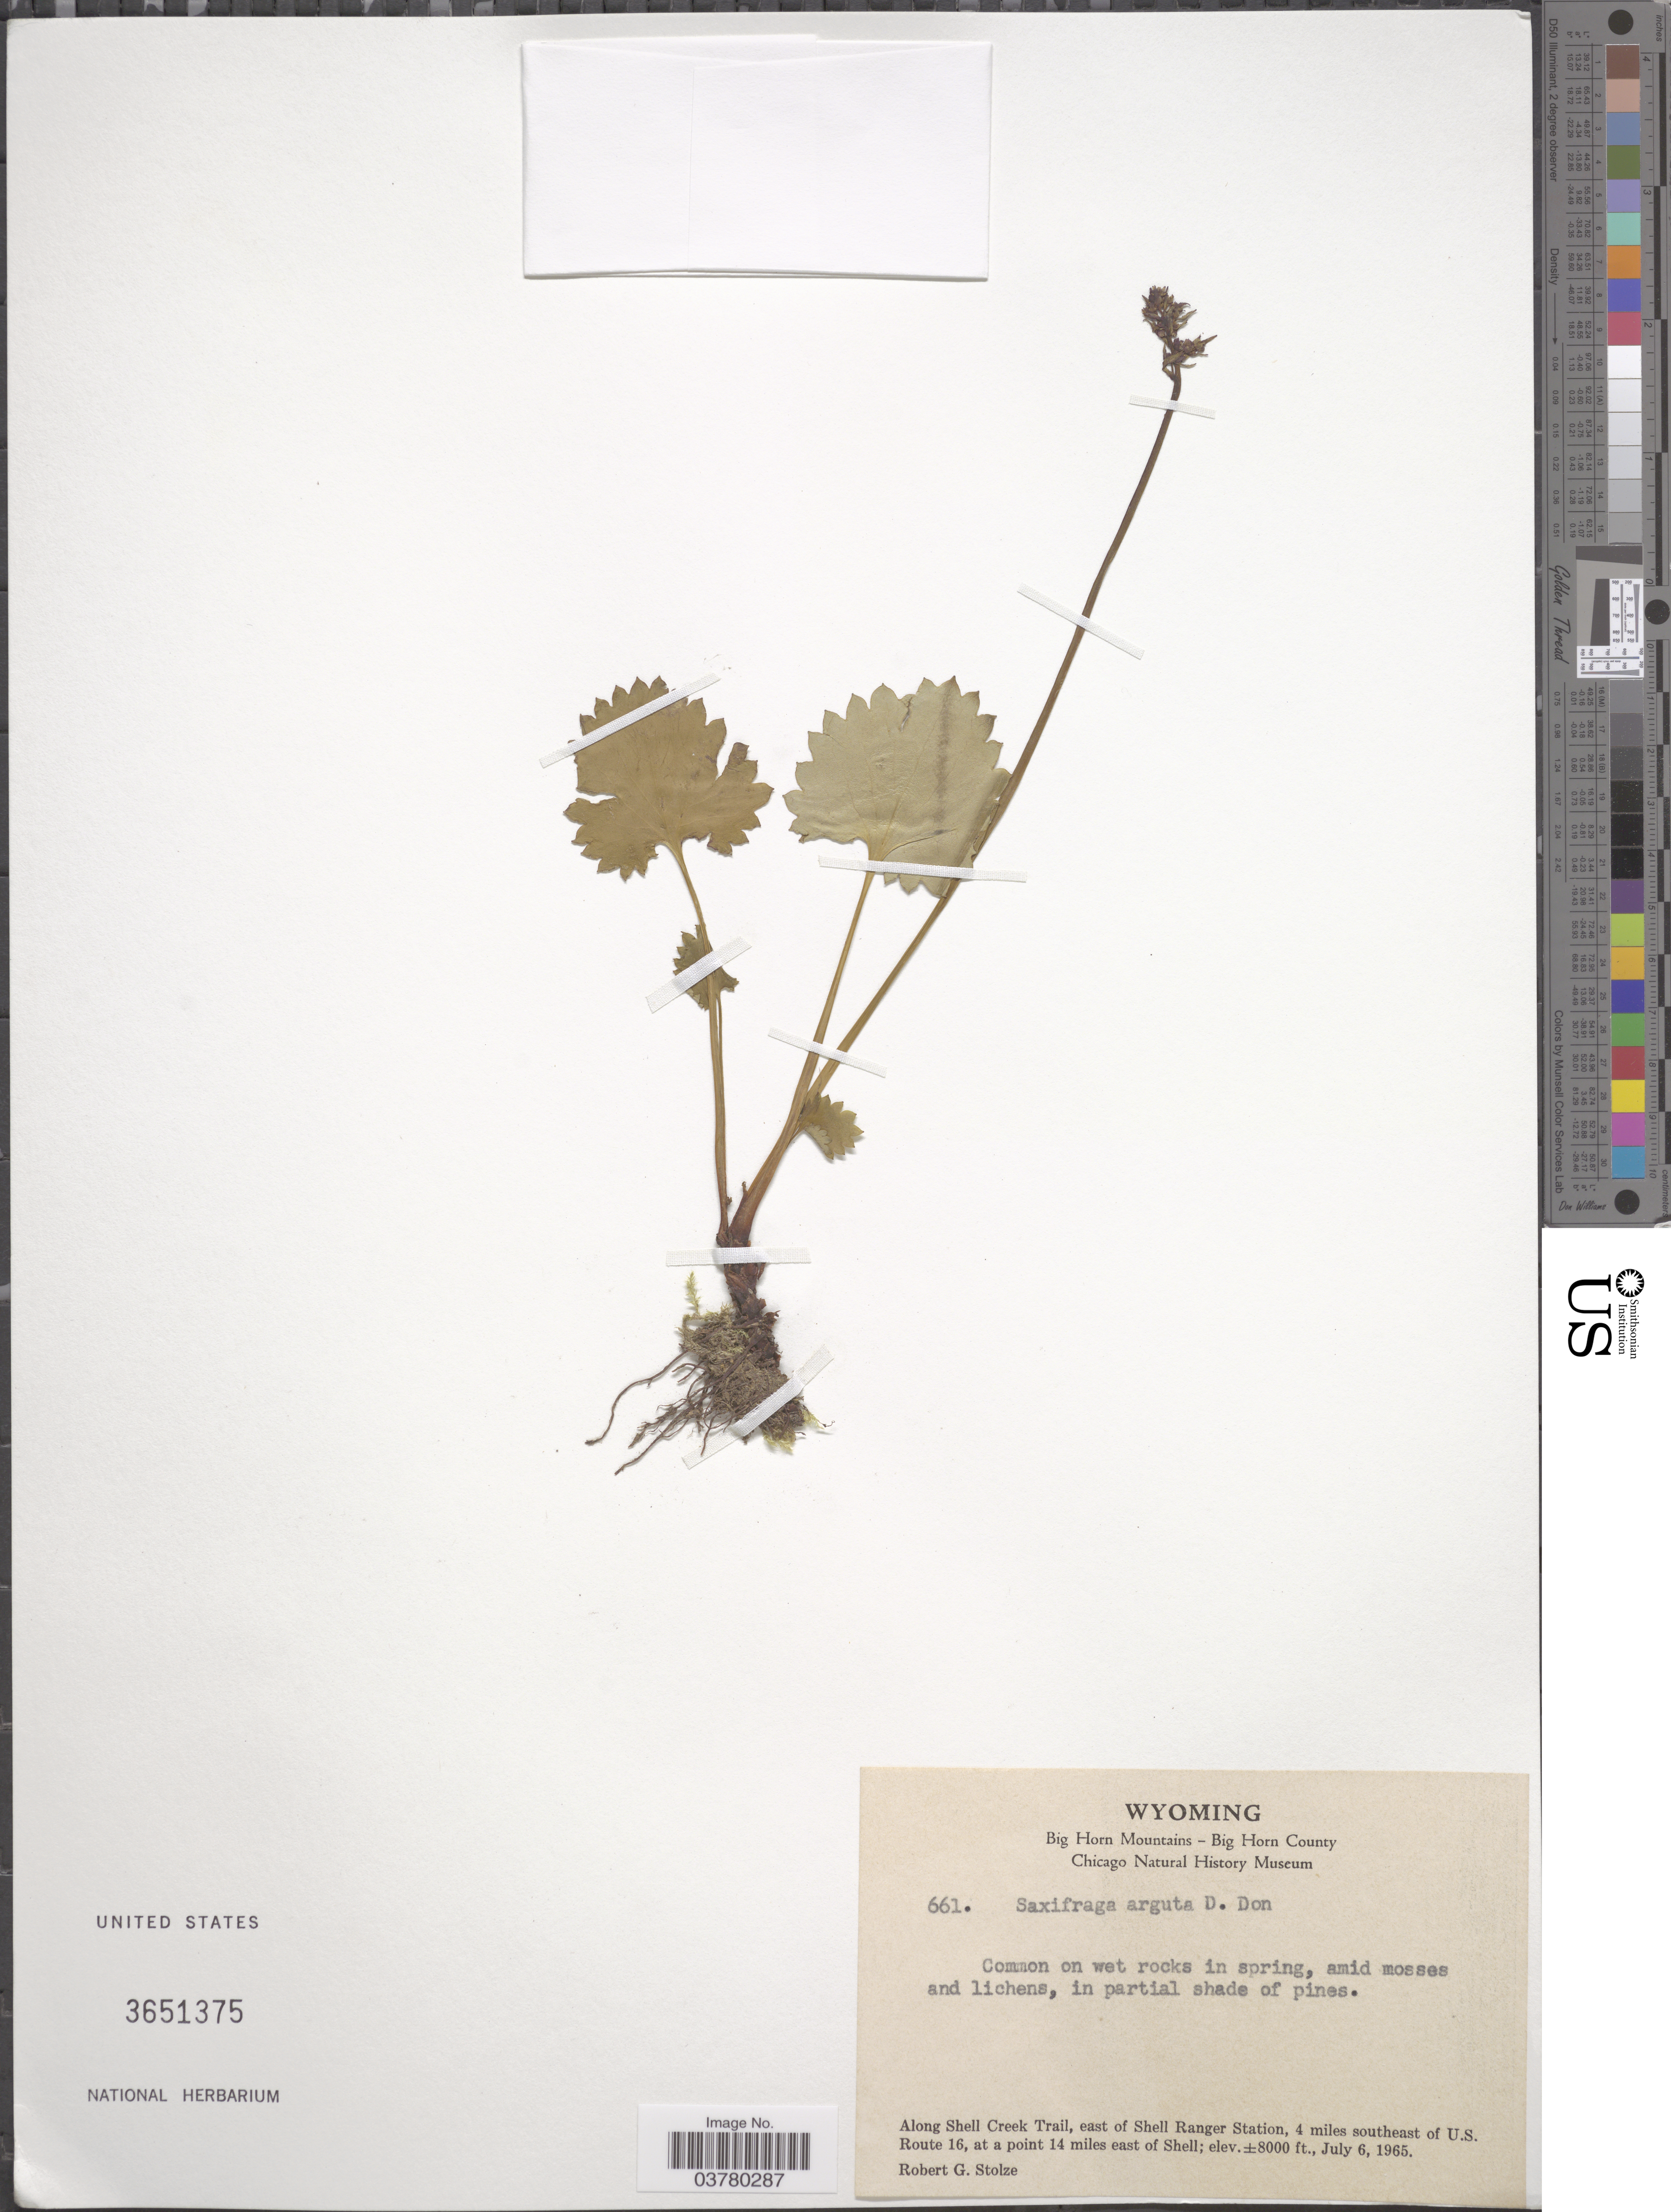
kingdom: Plantae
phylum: Tracheophyta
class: Magnoliopsida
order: Saxifragales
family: Saxifragaceae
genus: Micranthes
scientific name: Micranthes odontoloma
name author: (Piper) A. Heller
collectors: R. G. Stolze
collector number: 661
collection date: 1965-07-06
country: United States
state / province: Wyoming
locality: Big Horn Mountains - Big Horn County. Along Shell Creek Trail, east of Shell Ranger Station, 4 miles southeast of U.S. Route 16, at a point 14 miles east of Shell.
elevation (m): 2438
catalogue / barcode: US 3651375